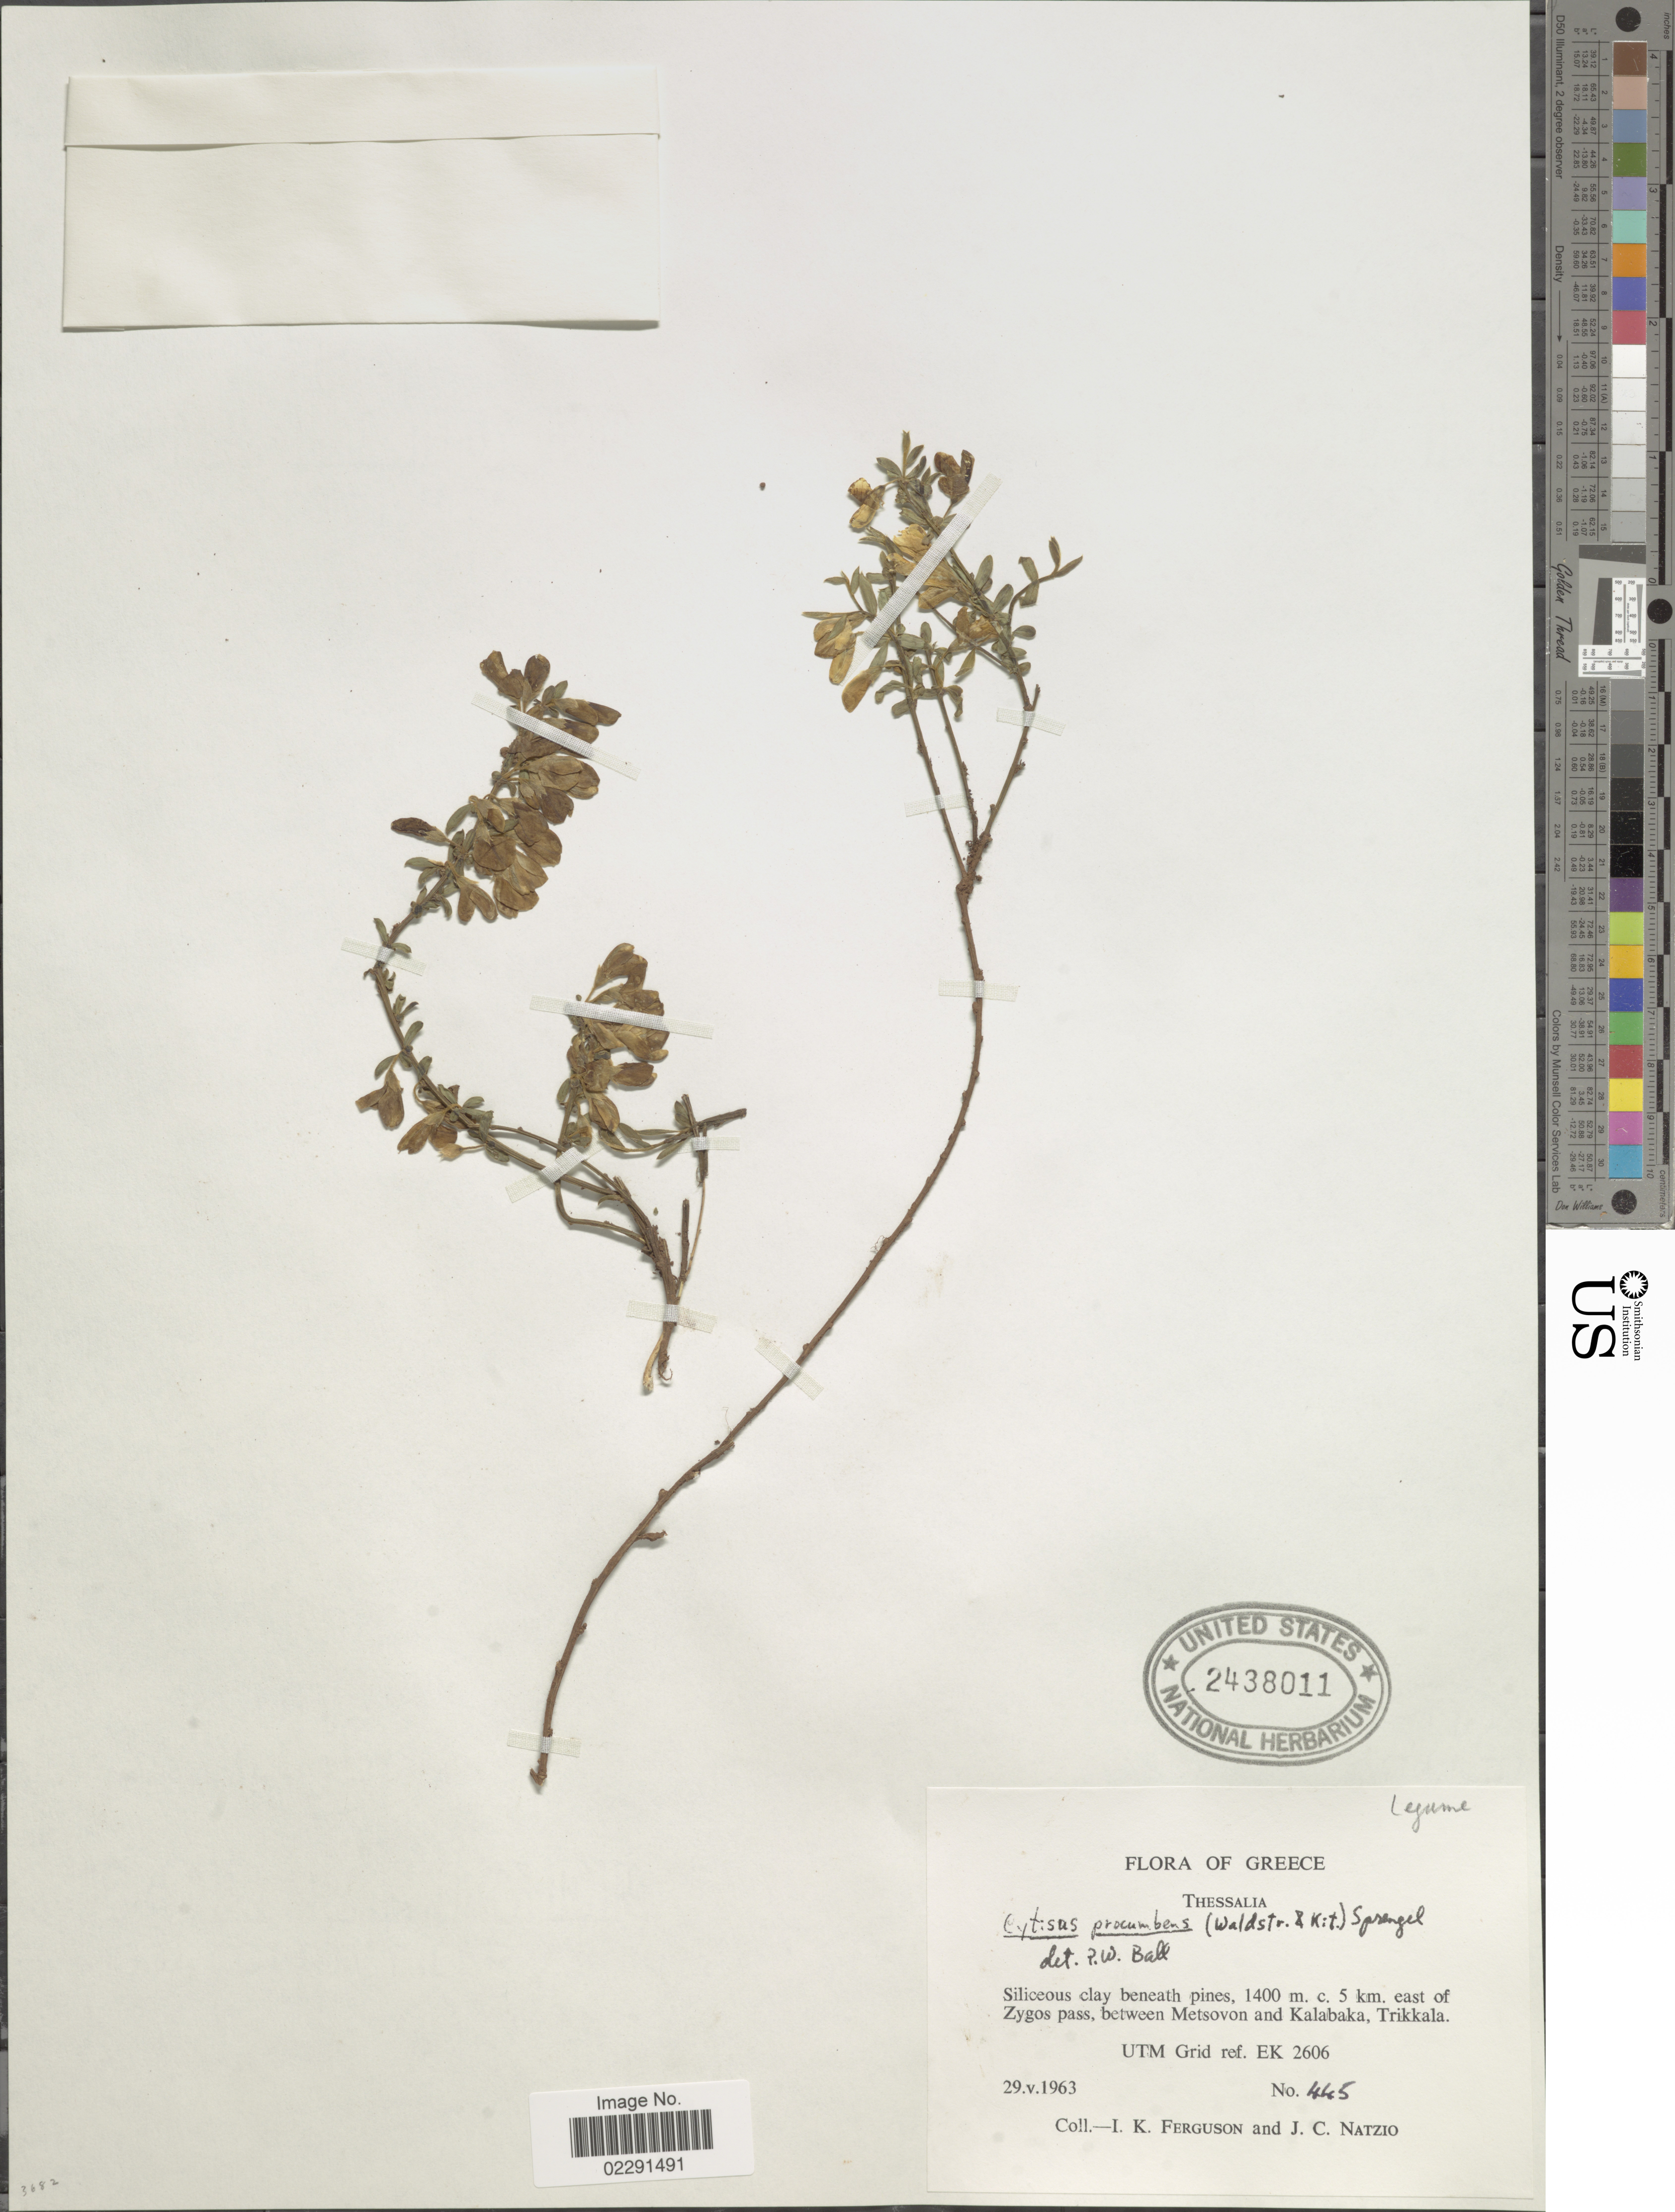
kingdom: Plantae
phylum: Tracheophyta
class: Magnoliopsida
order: Fabales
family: Fabaceae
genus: Cytisus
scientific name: Cytisus procumbens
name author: (Waldst. & Kit. ex Willd.) Spreng.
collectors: I. K. Ferguson & J. Natzio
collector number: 445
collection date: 1963-05-29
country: Greece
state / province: Thessaly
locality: Thessalia, c. 5 km. east of Zygos pass, between Metsovon and Kalabaka, Trikkala, UTM Grid ref. EK 2606.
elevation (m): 1400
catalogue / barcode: US 2438011